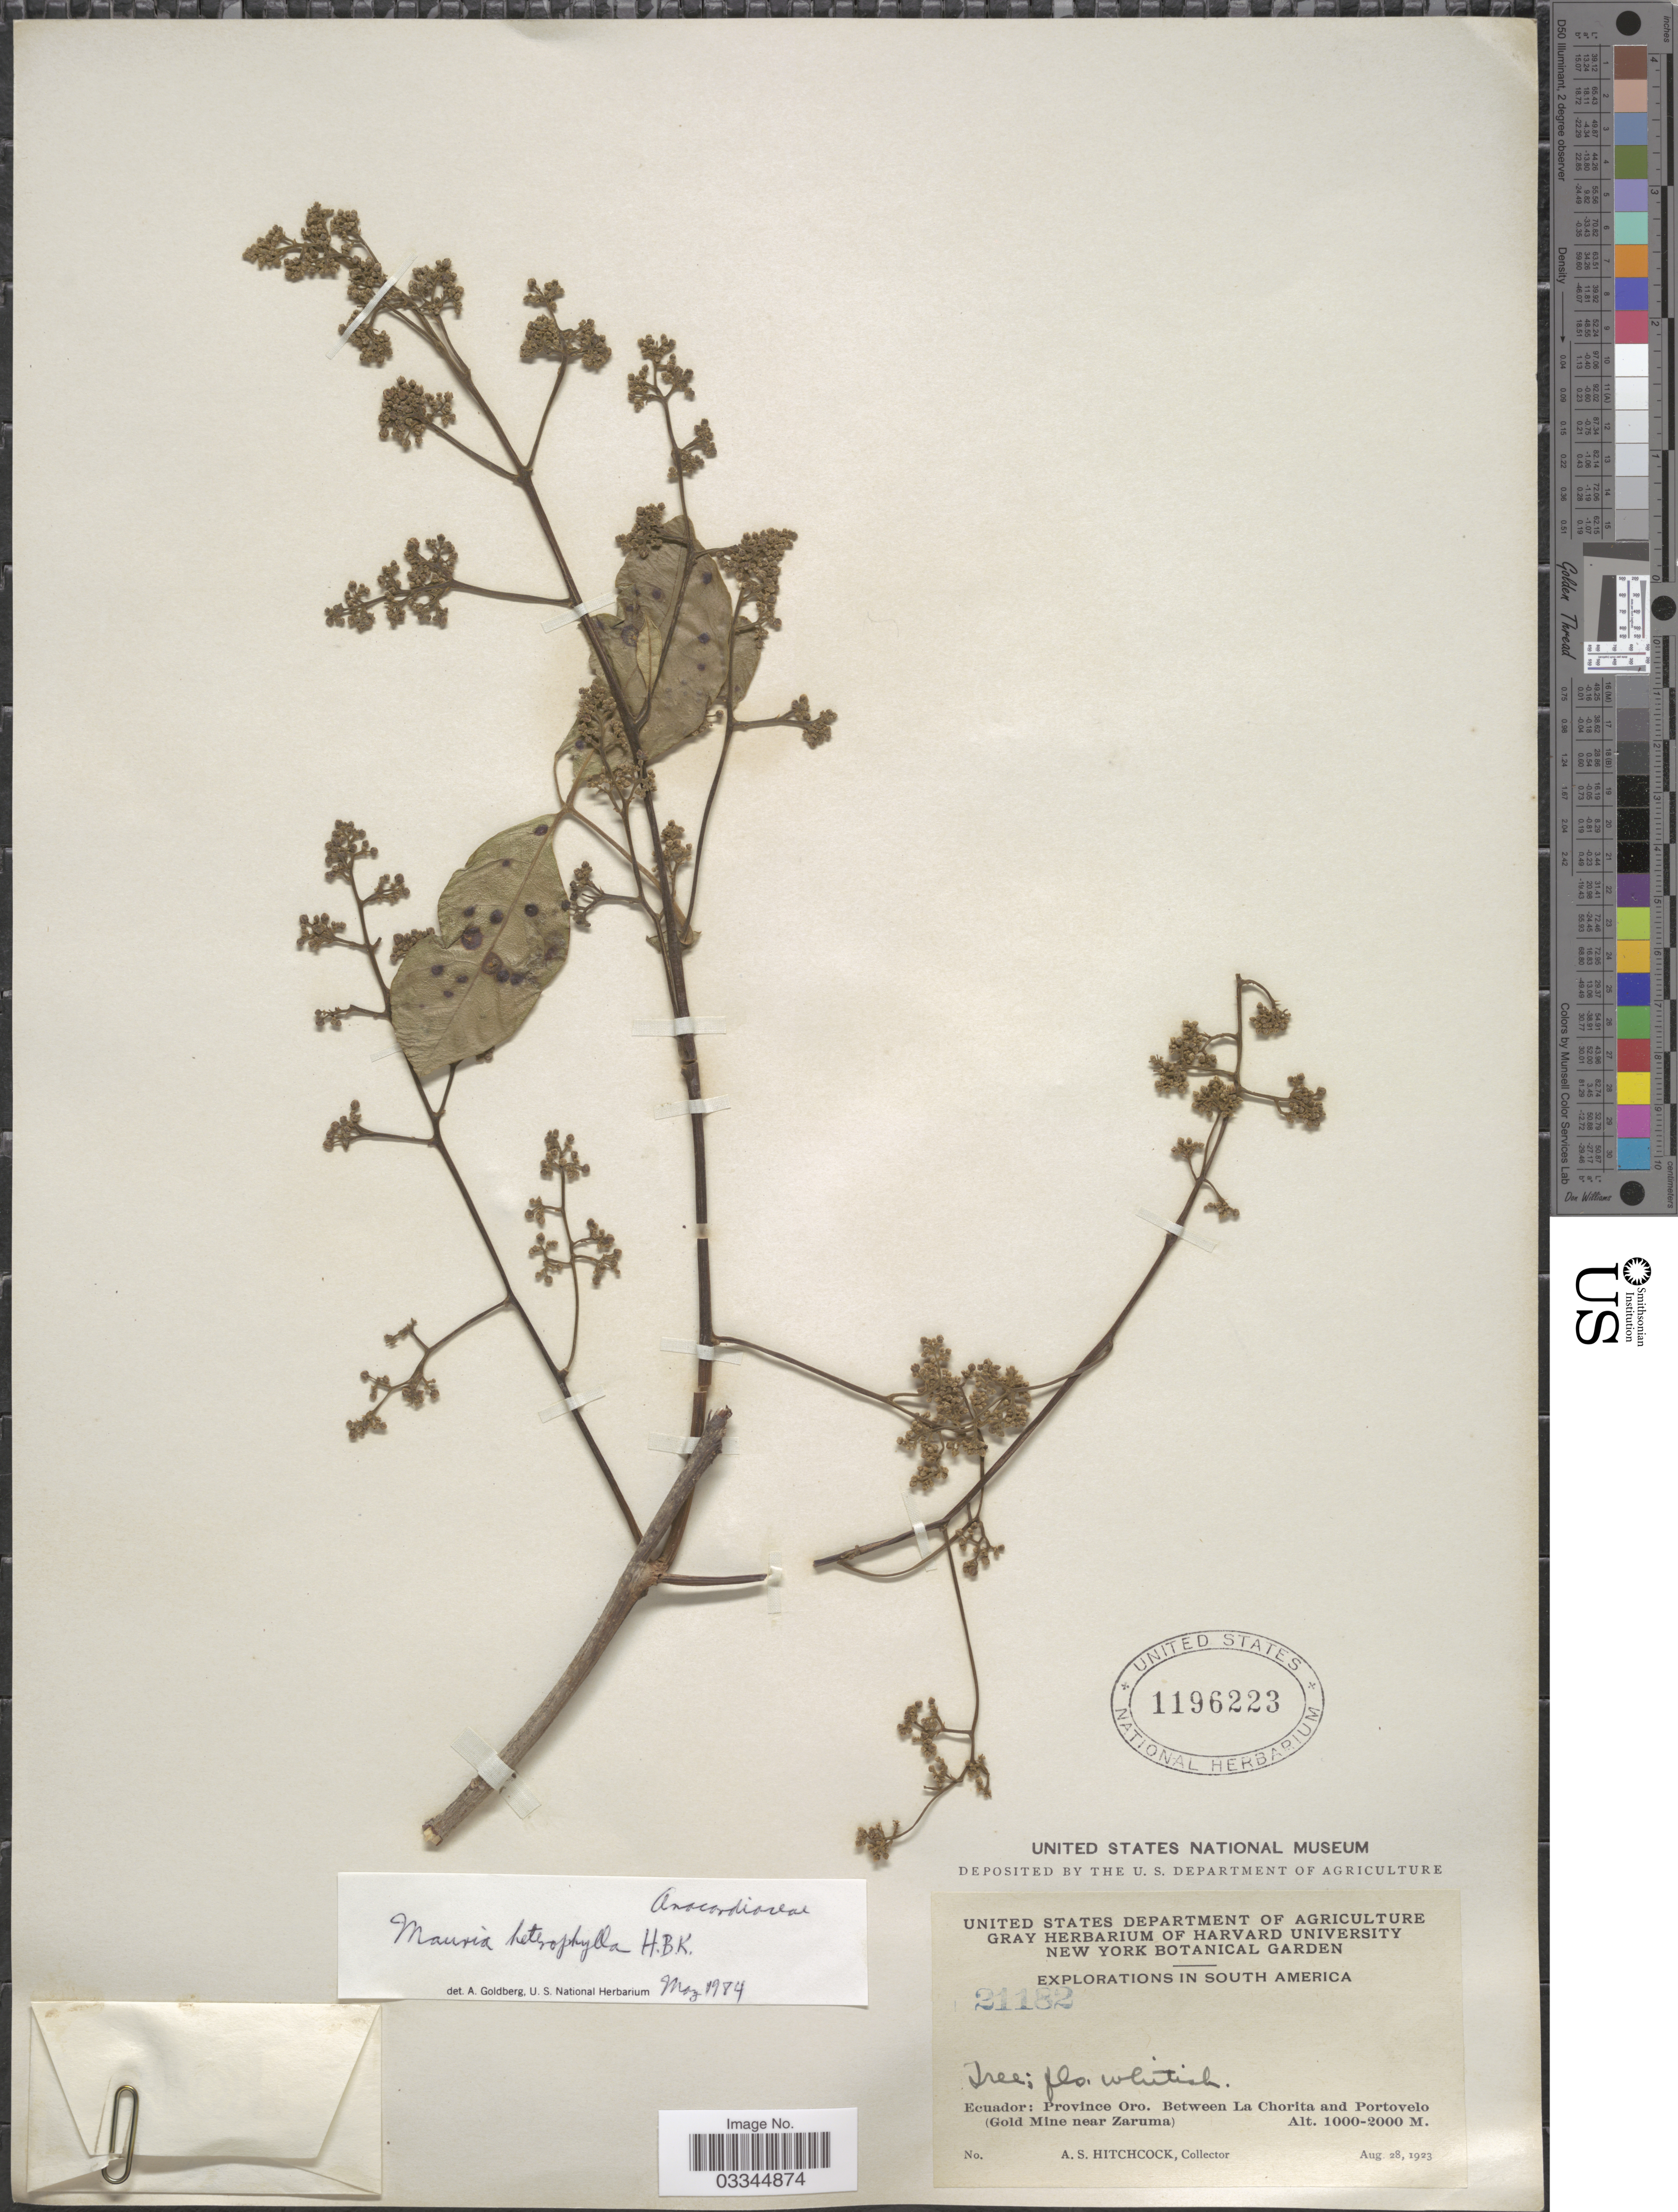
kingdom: Plantae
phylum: Tracheophyta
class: Magnoliopsida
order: Sapindales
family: Anacardiaceae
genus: Mauria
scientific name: Mauria heterophylla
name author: Kunth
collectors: A. S. Hitchcock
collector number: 21182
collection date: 1923-08-28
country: Ecuador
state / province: El Oro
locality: Province Oro. Between La Chorita and Portovelo (Gold Mine near Zaruma).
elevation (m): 1000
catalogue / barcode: US 1196223